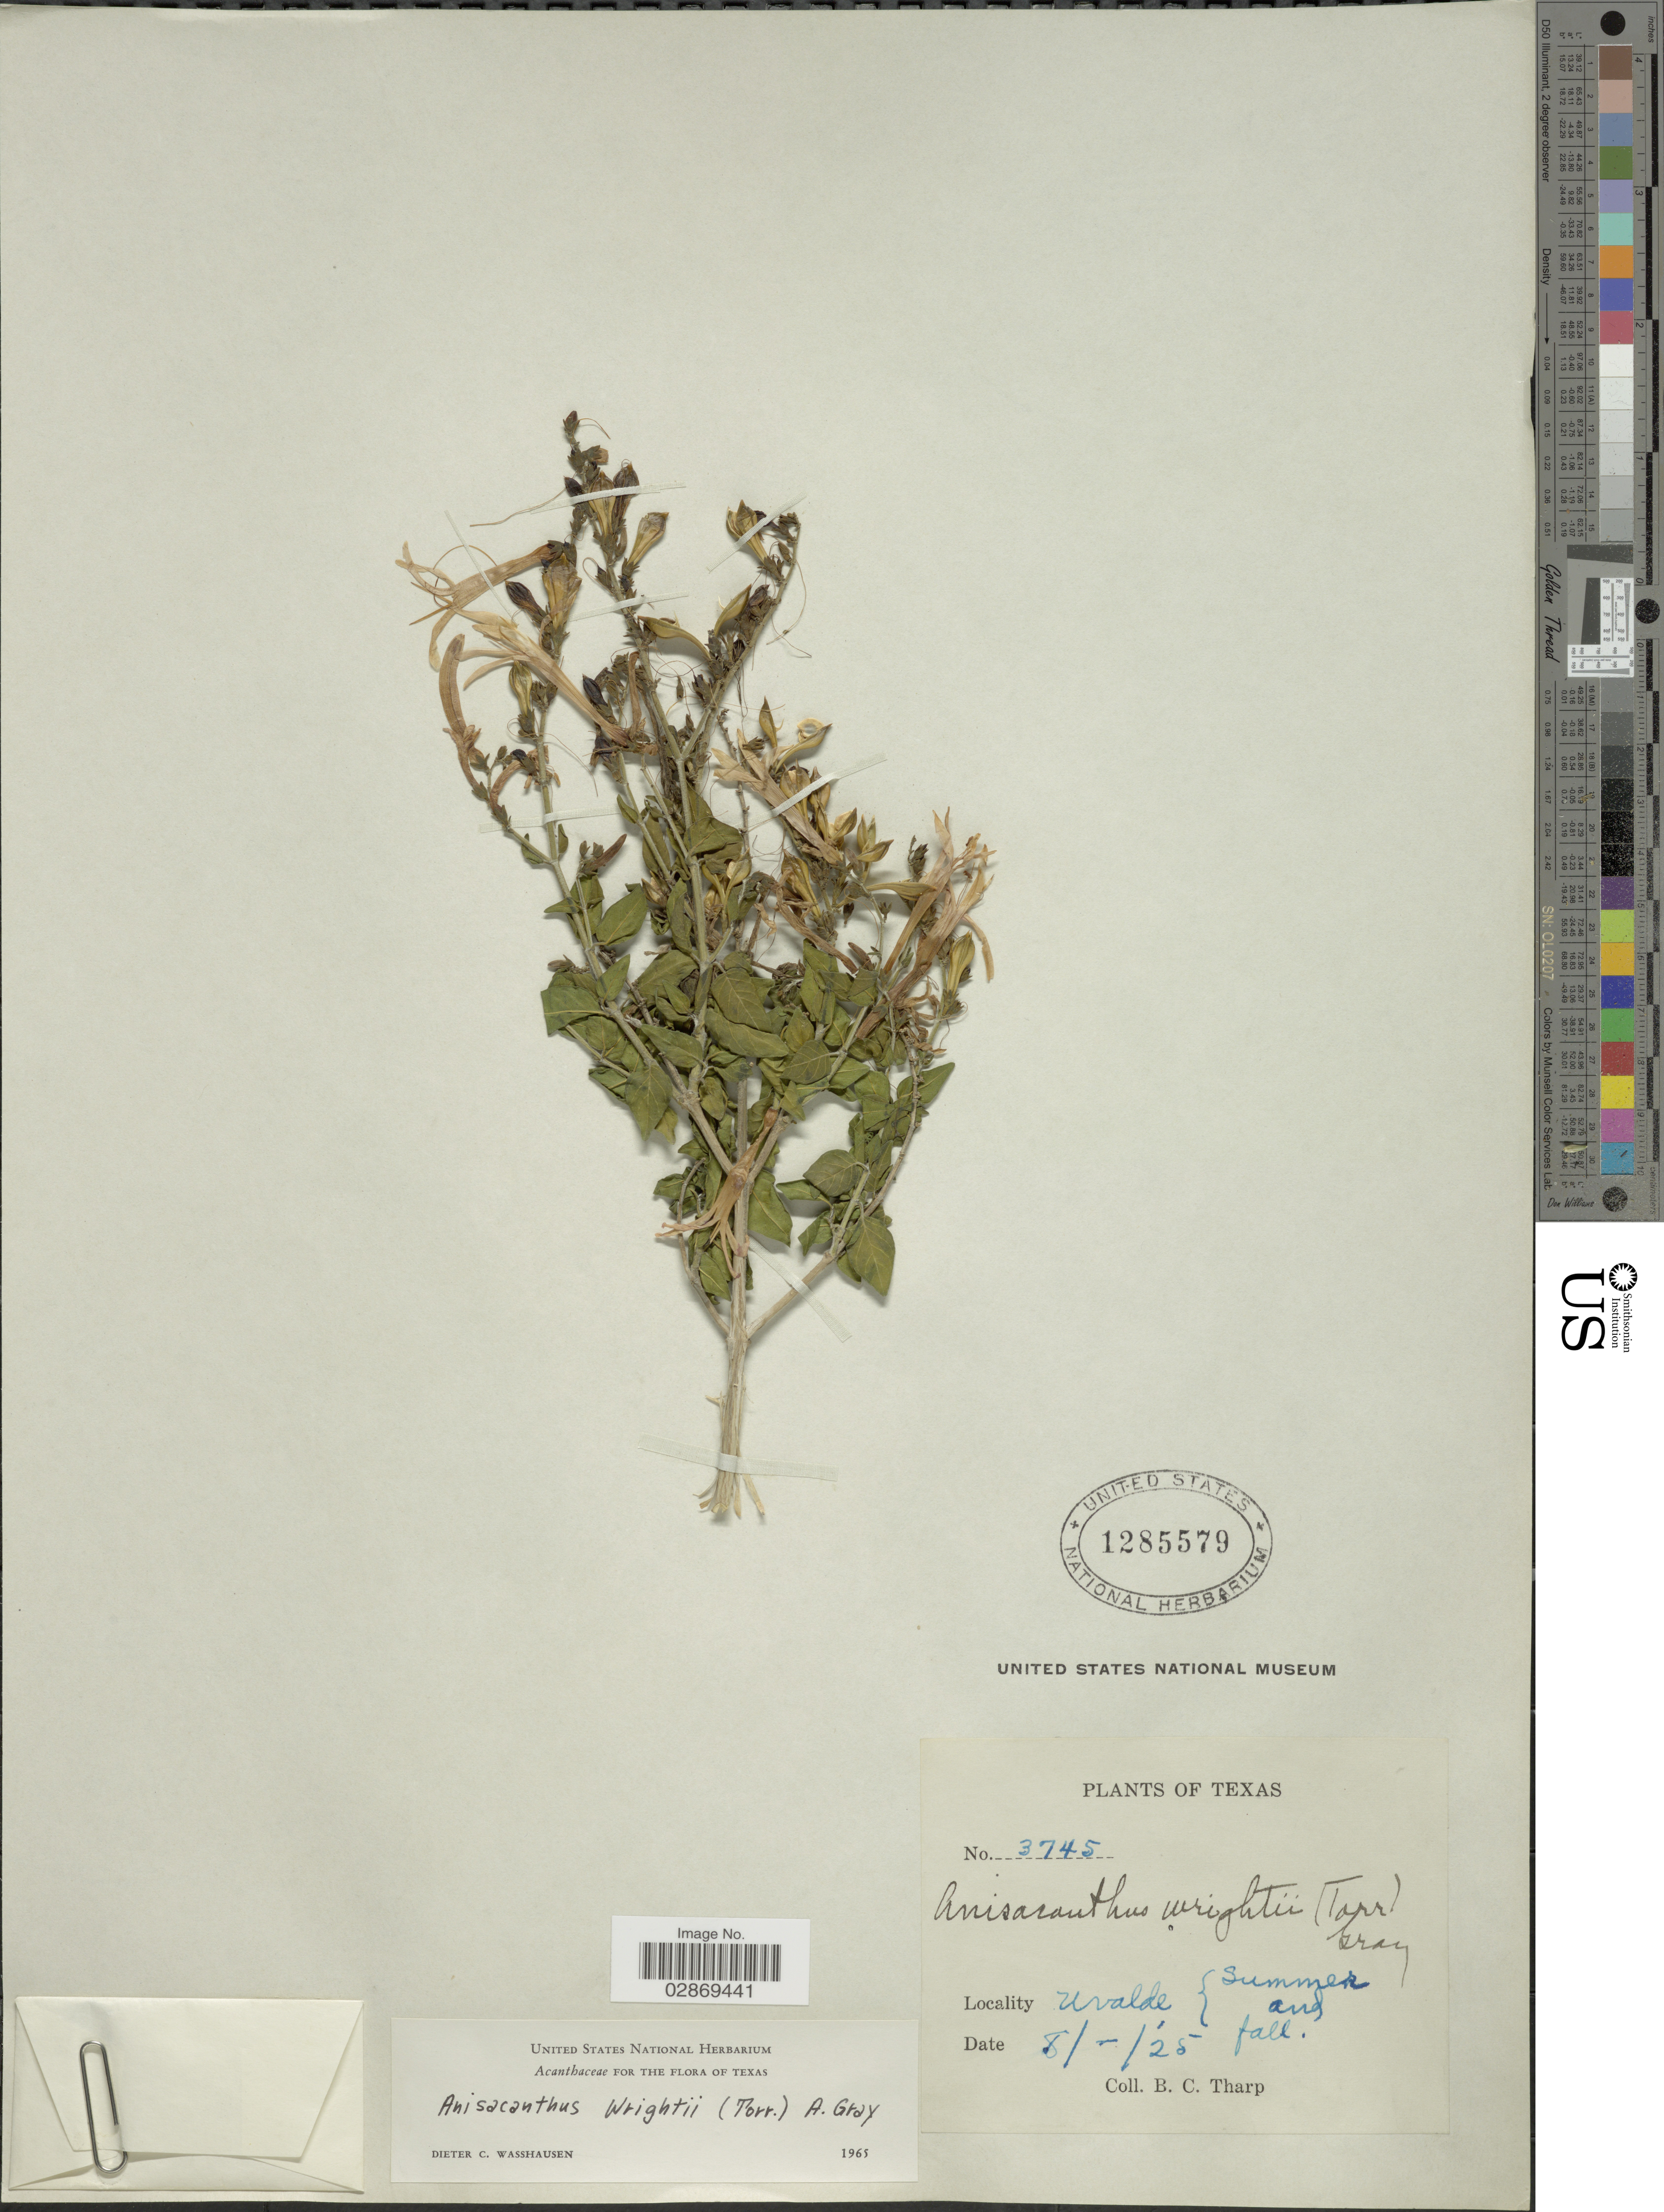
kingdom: Plantae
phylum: Tracheophyta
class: Magnoliopsida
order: Lamiales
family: Acanthaceae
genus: Anisacanthus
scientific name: Anisacanthus quadrifidus var. wrightii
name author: (Torr.) Henrickson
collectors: B. C. Tharp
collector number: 3745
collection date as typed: Transcribed d/m/y: /8/25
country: United States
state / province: Texas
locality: Uvalde.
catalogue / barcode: US 1285579